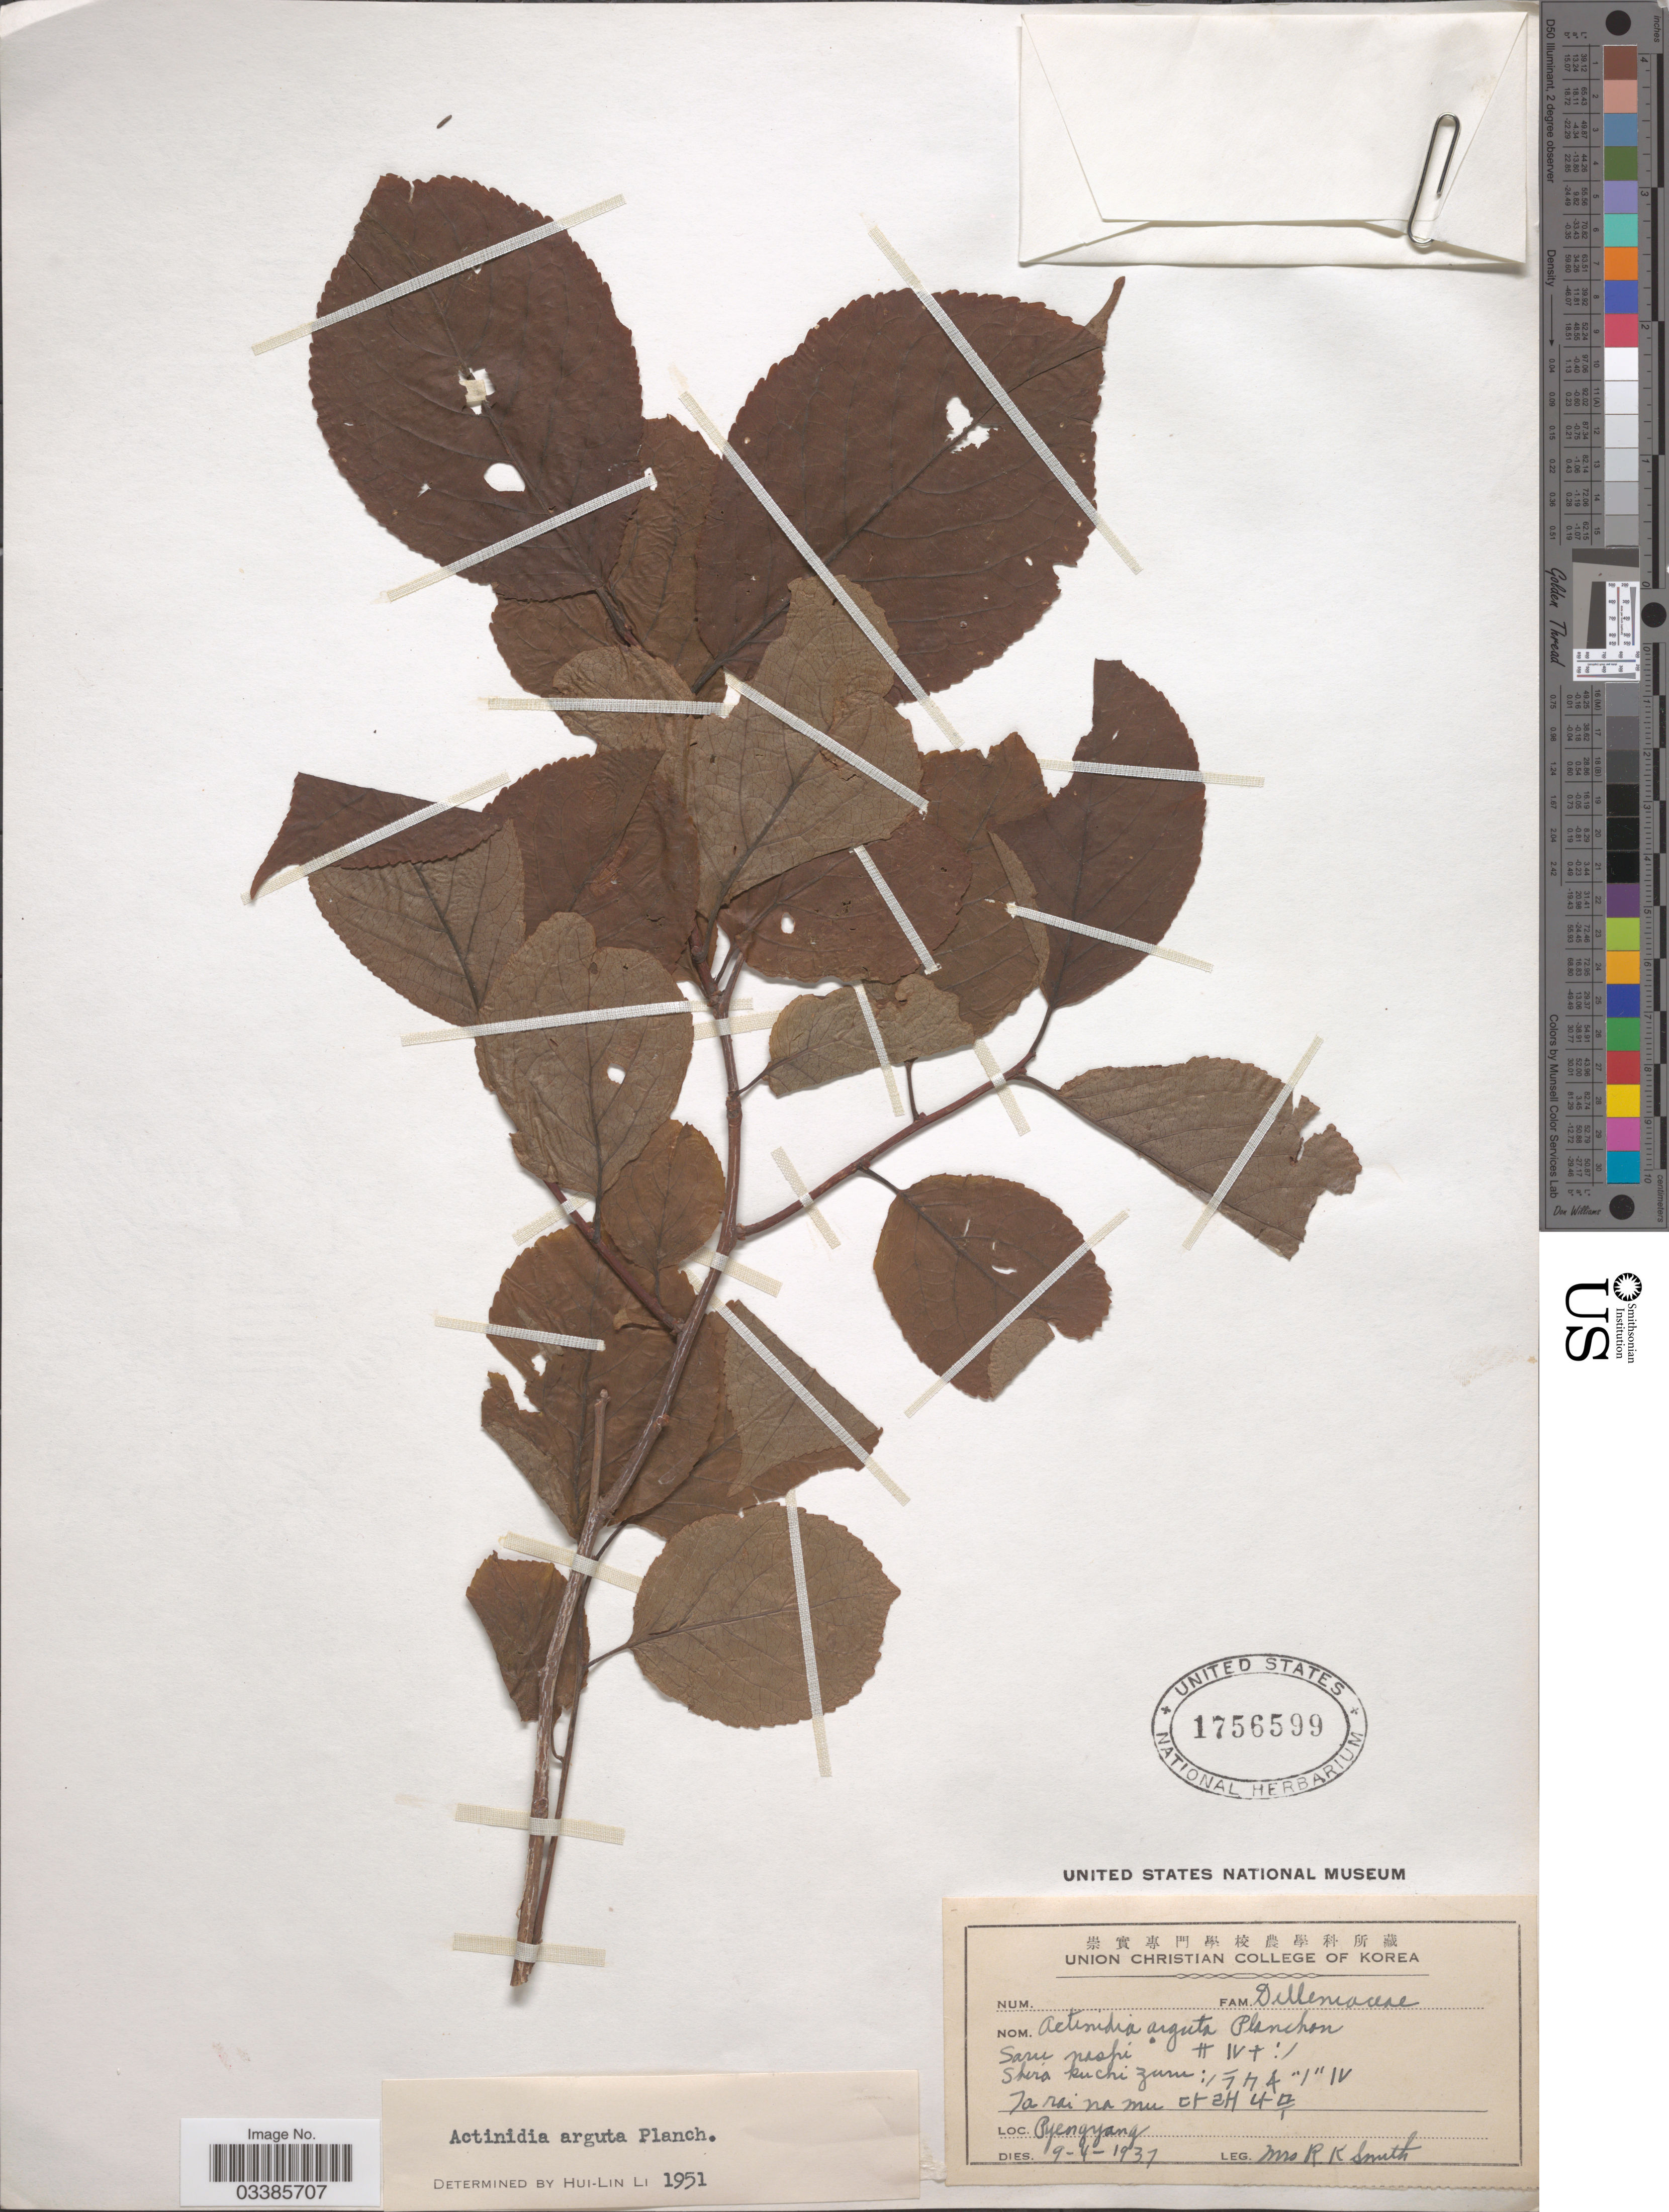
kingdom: Plantae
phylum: Tracheophyta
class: Magnoliopsida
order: Ericales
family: Actinidiaceae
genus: Actinidia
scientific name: Actinidia arguta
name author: (Siebold & Zucc.) Planch. ex Miq.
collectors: Mrs. R. K. Smith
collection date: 1937-04-09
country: North Korea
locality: Pyengyang.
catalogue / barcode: US 1756599